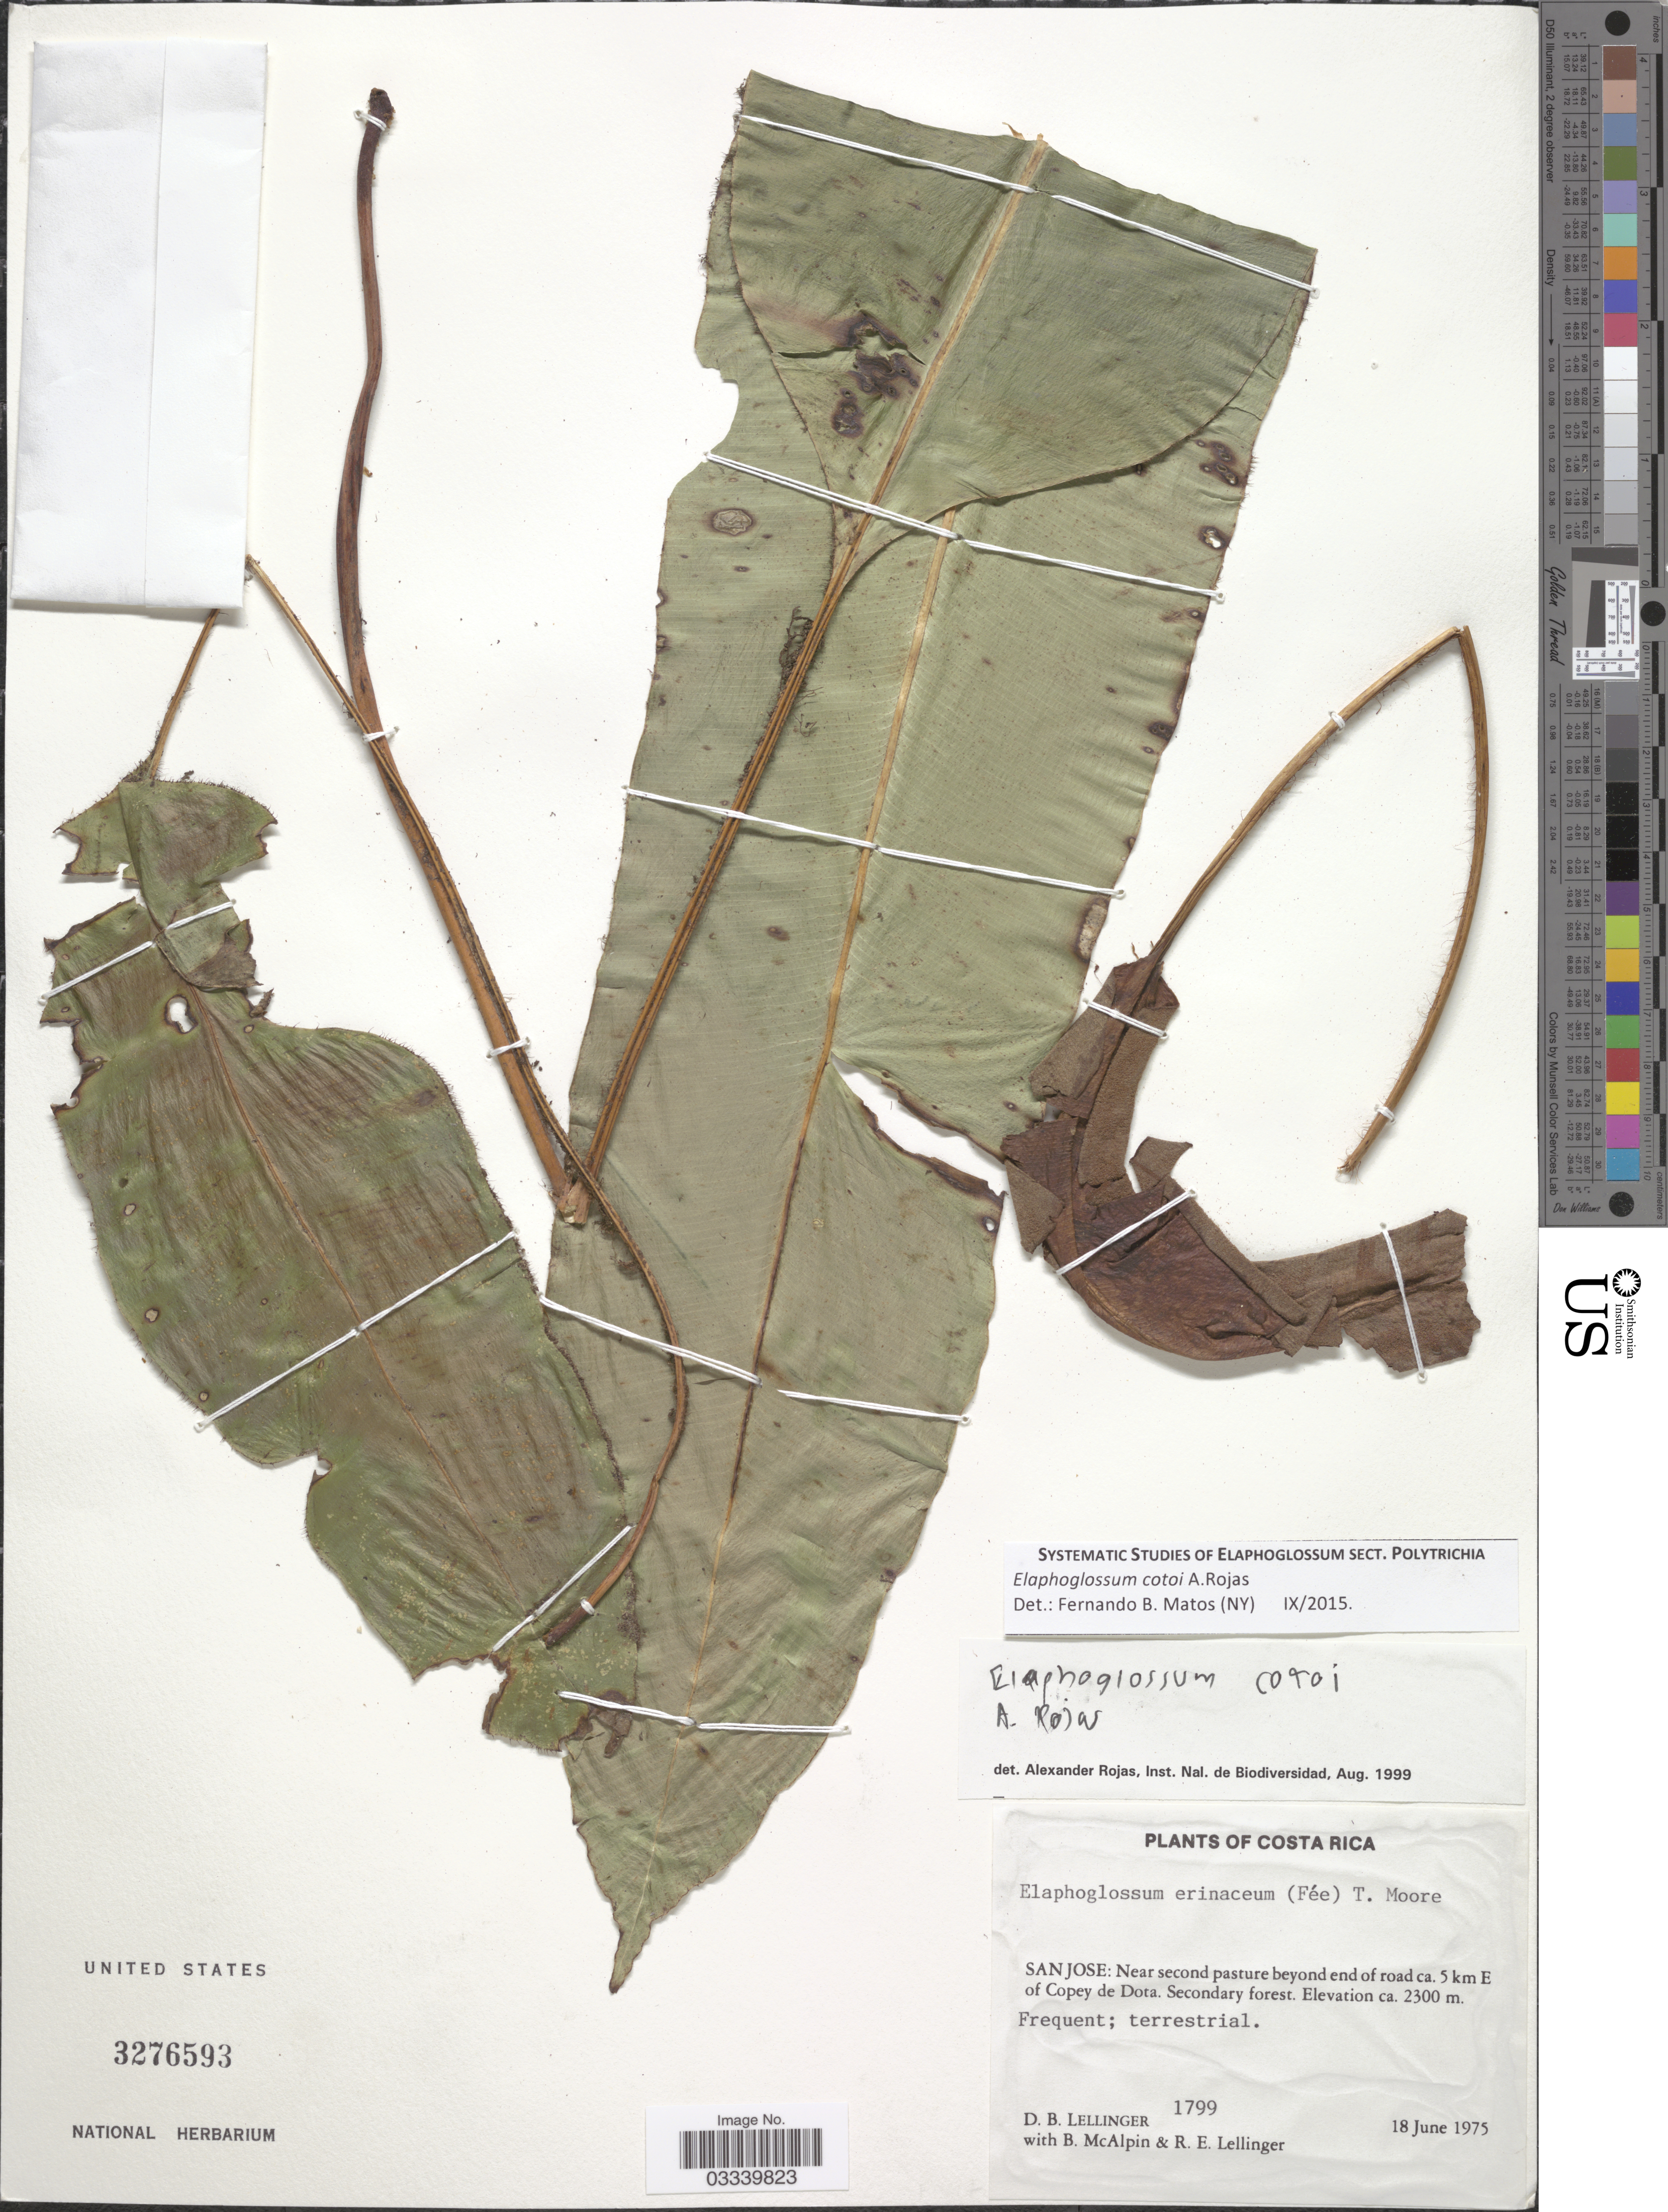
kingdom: Plantae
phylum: Tracheophyta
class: Polypodiopsida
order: Polypodiales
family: Dryopteridaceae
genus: Elaphoglossum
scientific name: Elaphoglossum cotoi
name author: A. Rojas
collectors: D. B. Lellinger, B. McAlpin & R. E. Lellinger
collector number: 1799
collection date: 1975-06-18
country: Costa Rica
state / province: San José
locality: Near second pasture beyond end of road ca. 5 km E of Copey de Dota.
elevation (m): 2300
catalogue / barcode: US 3276593